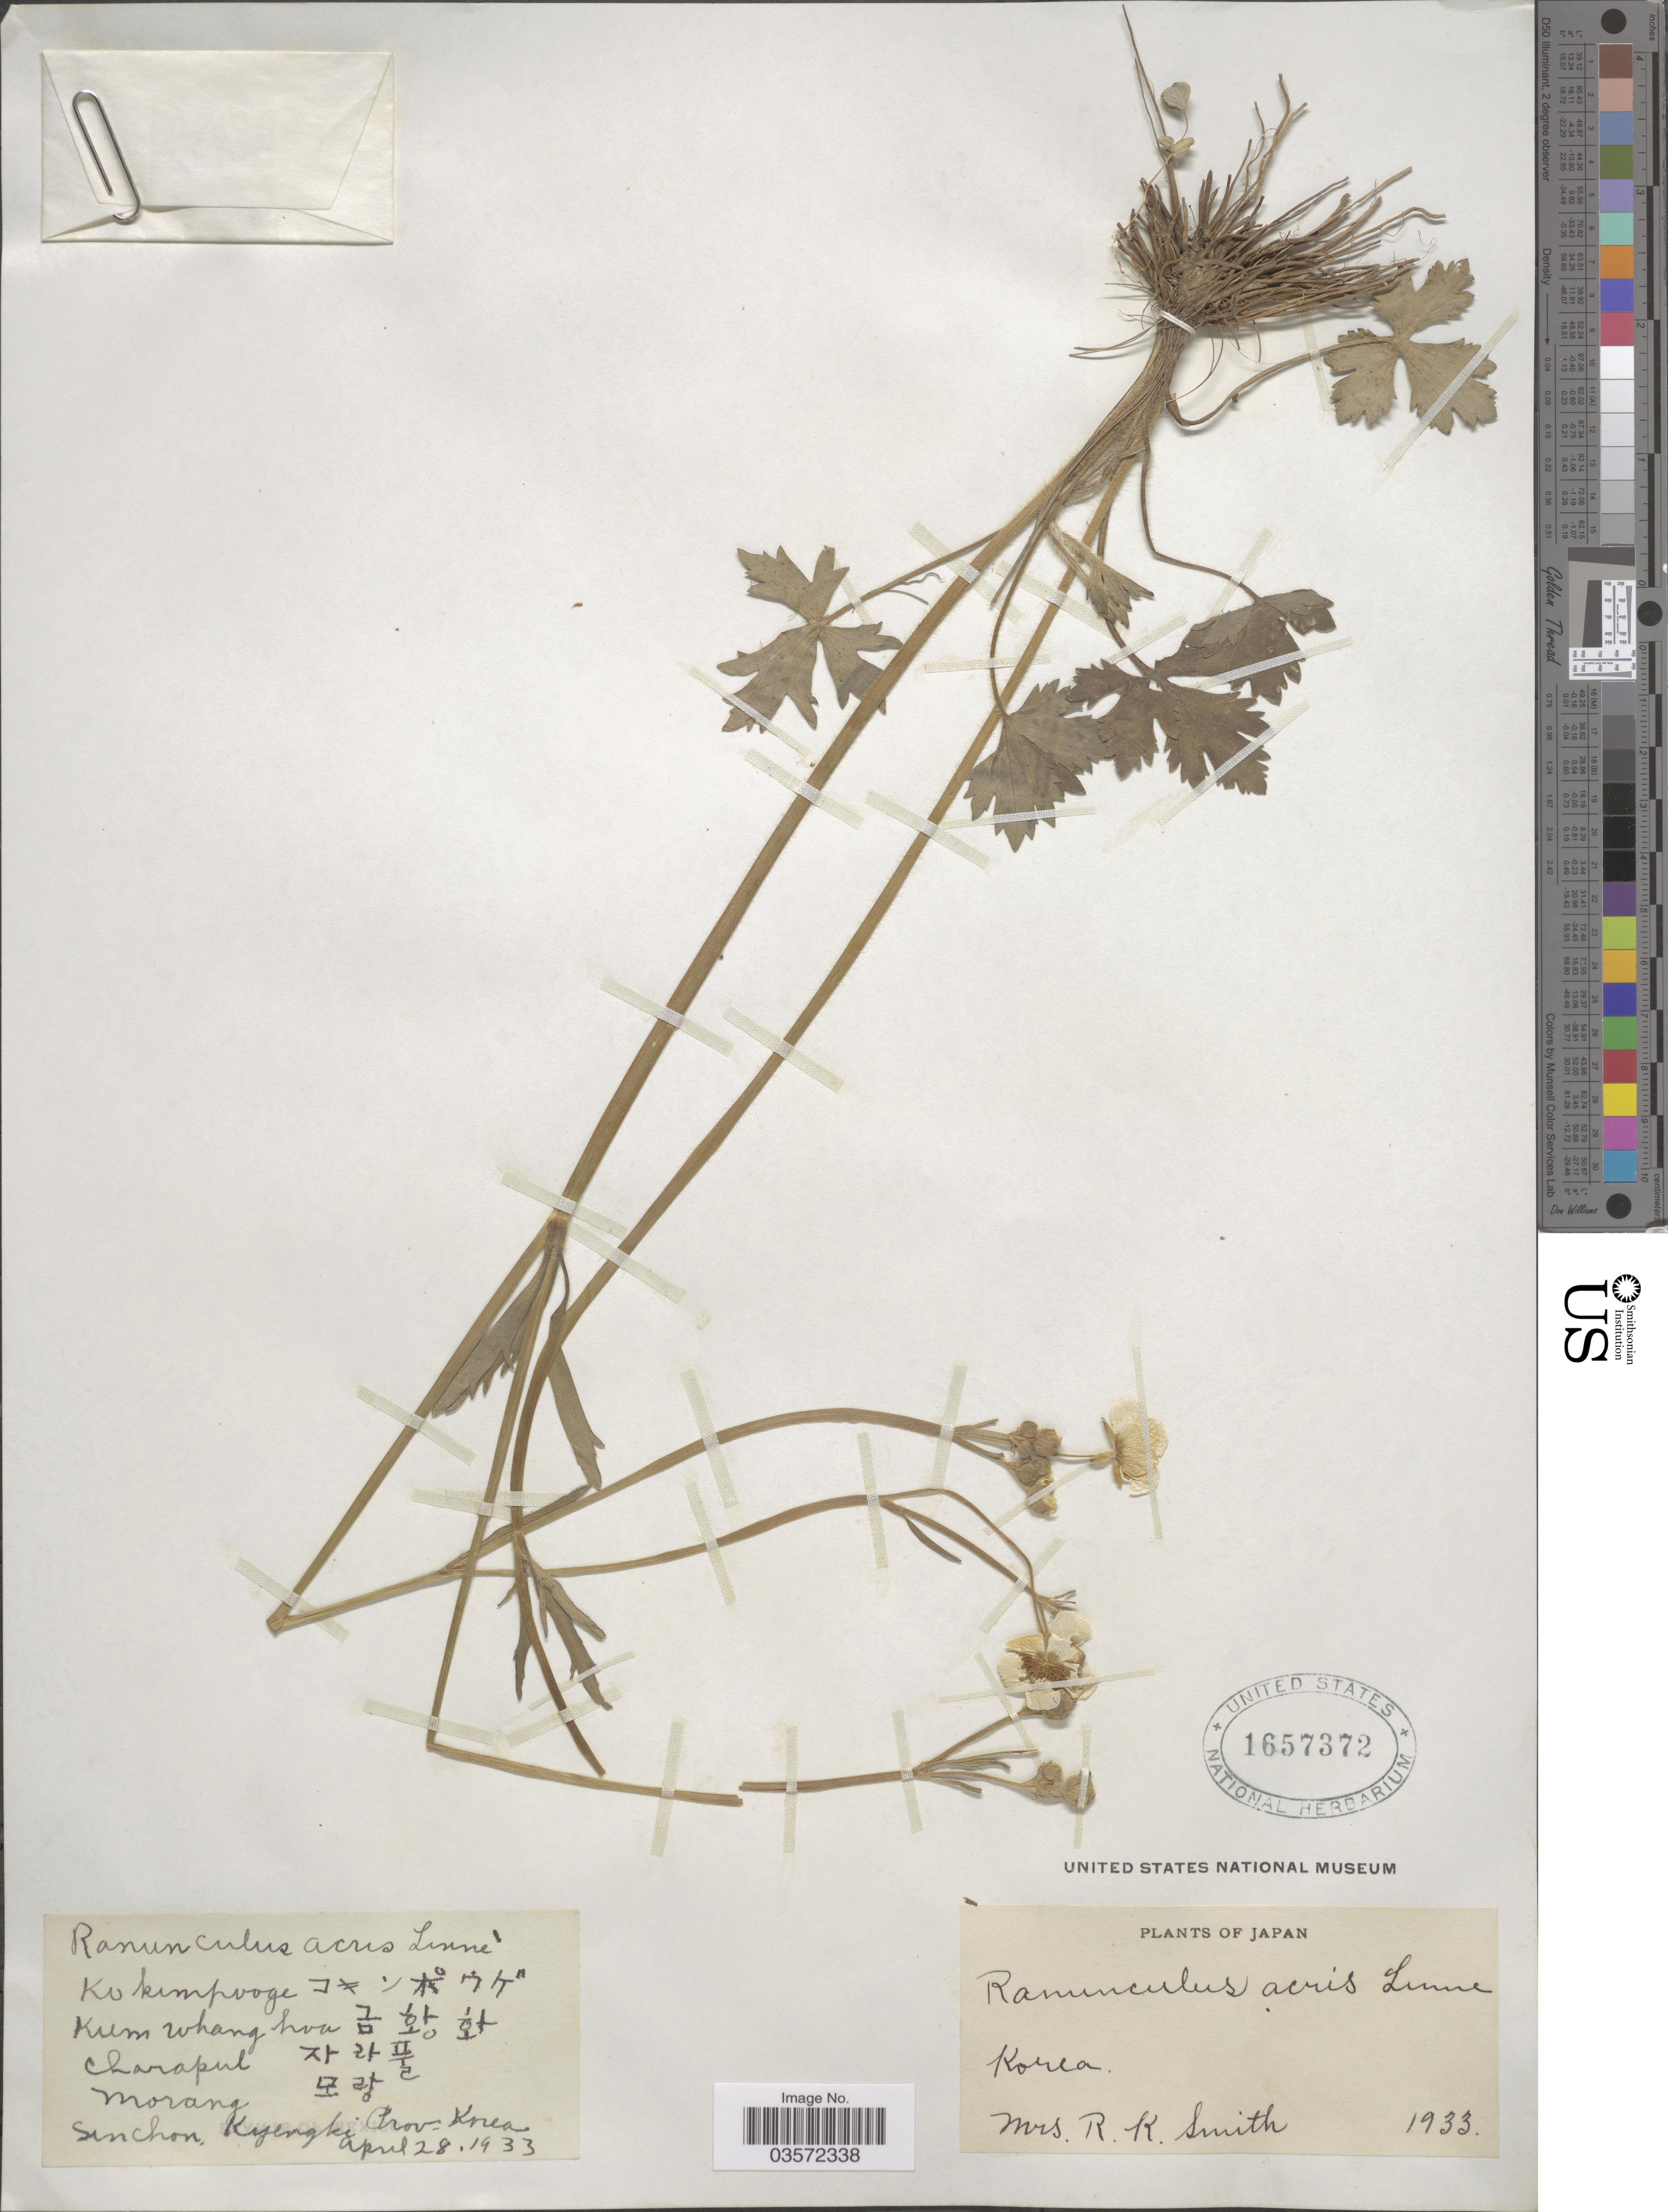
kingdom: Plantae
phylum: Tracheophyta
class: Magnoliopsida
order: Ranunculales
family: Ranunculaceae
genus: Ranunculus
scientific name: Ranunculus acris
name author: L.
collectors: Mrs. R. K. Smith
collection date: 1933-04-28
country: South Korea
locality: Sinchon, Kyengki Prov.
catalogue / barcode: US 1657372